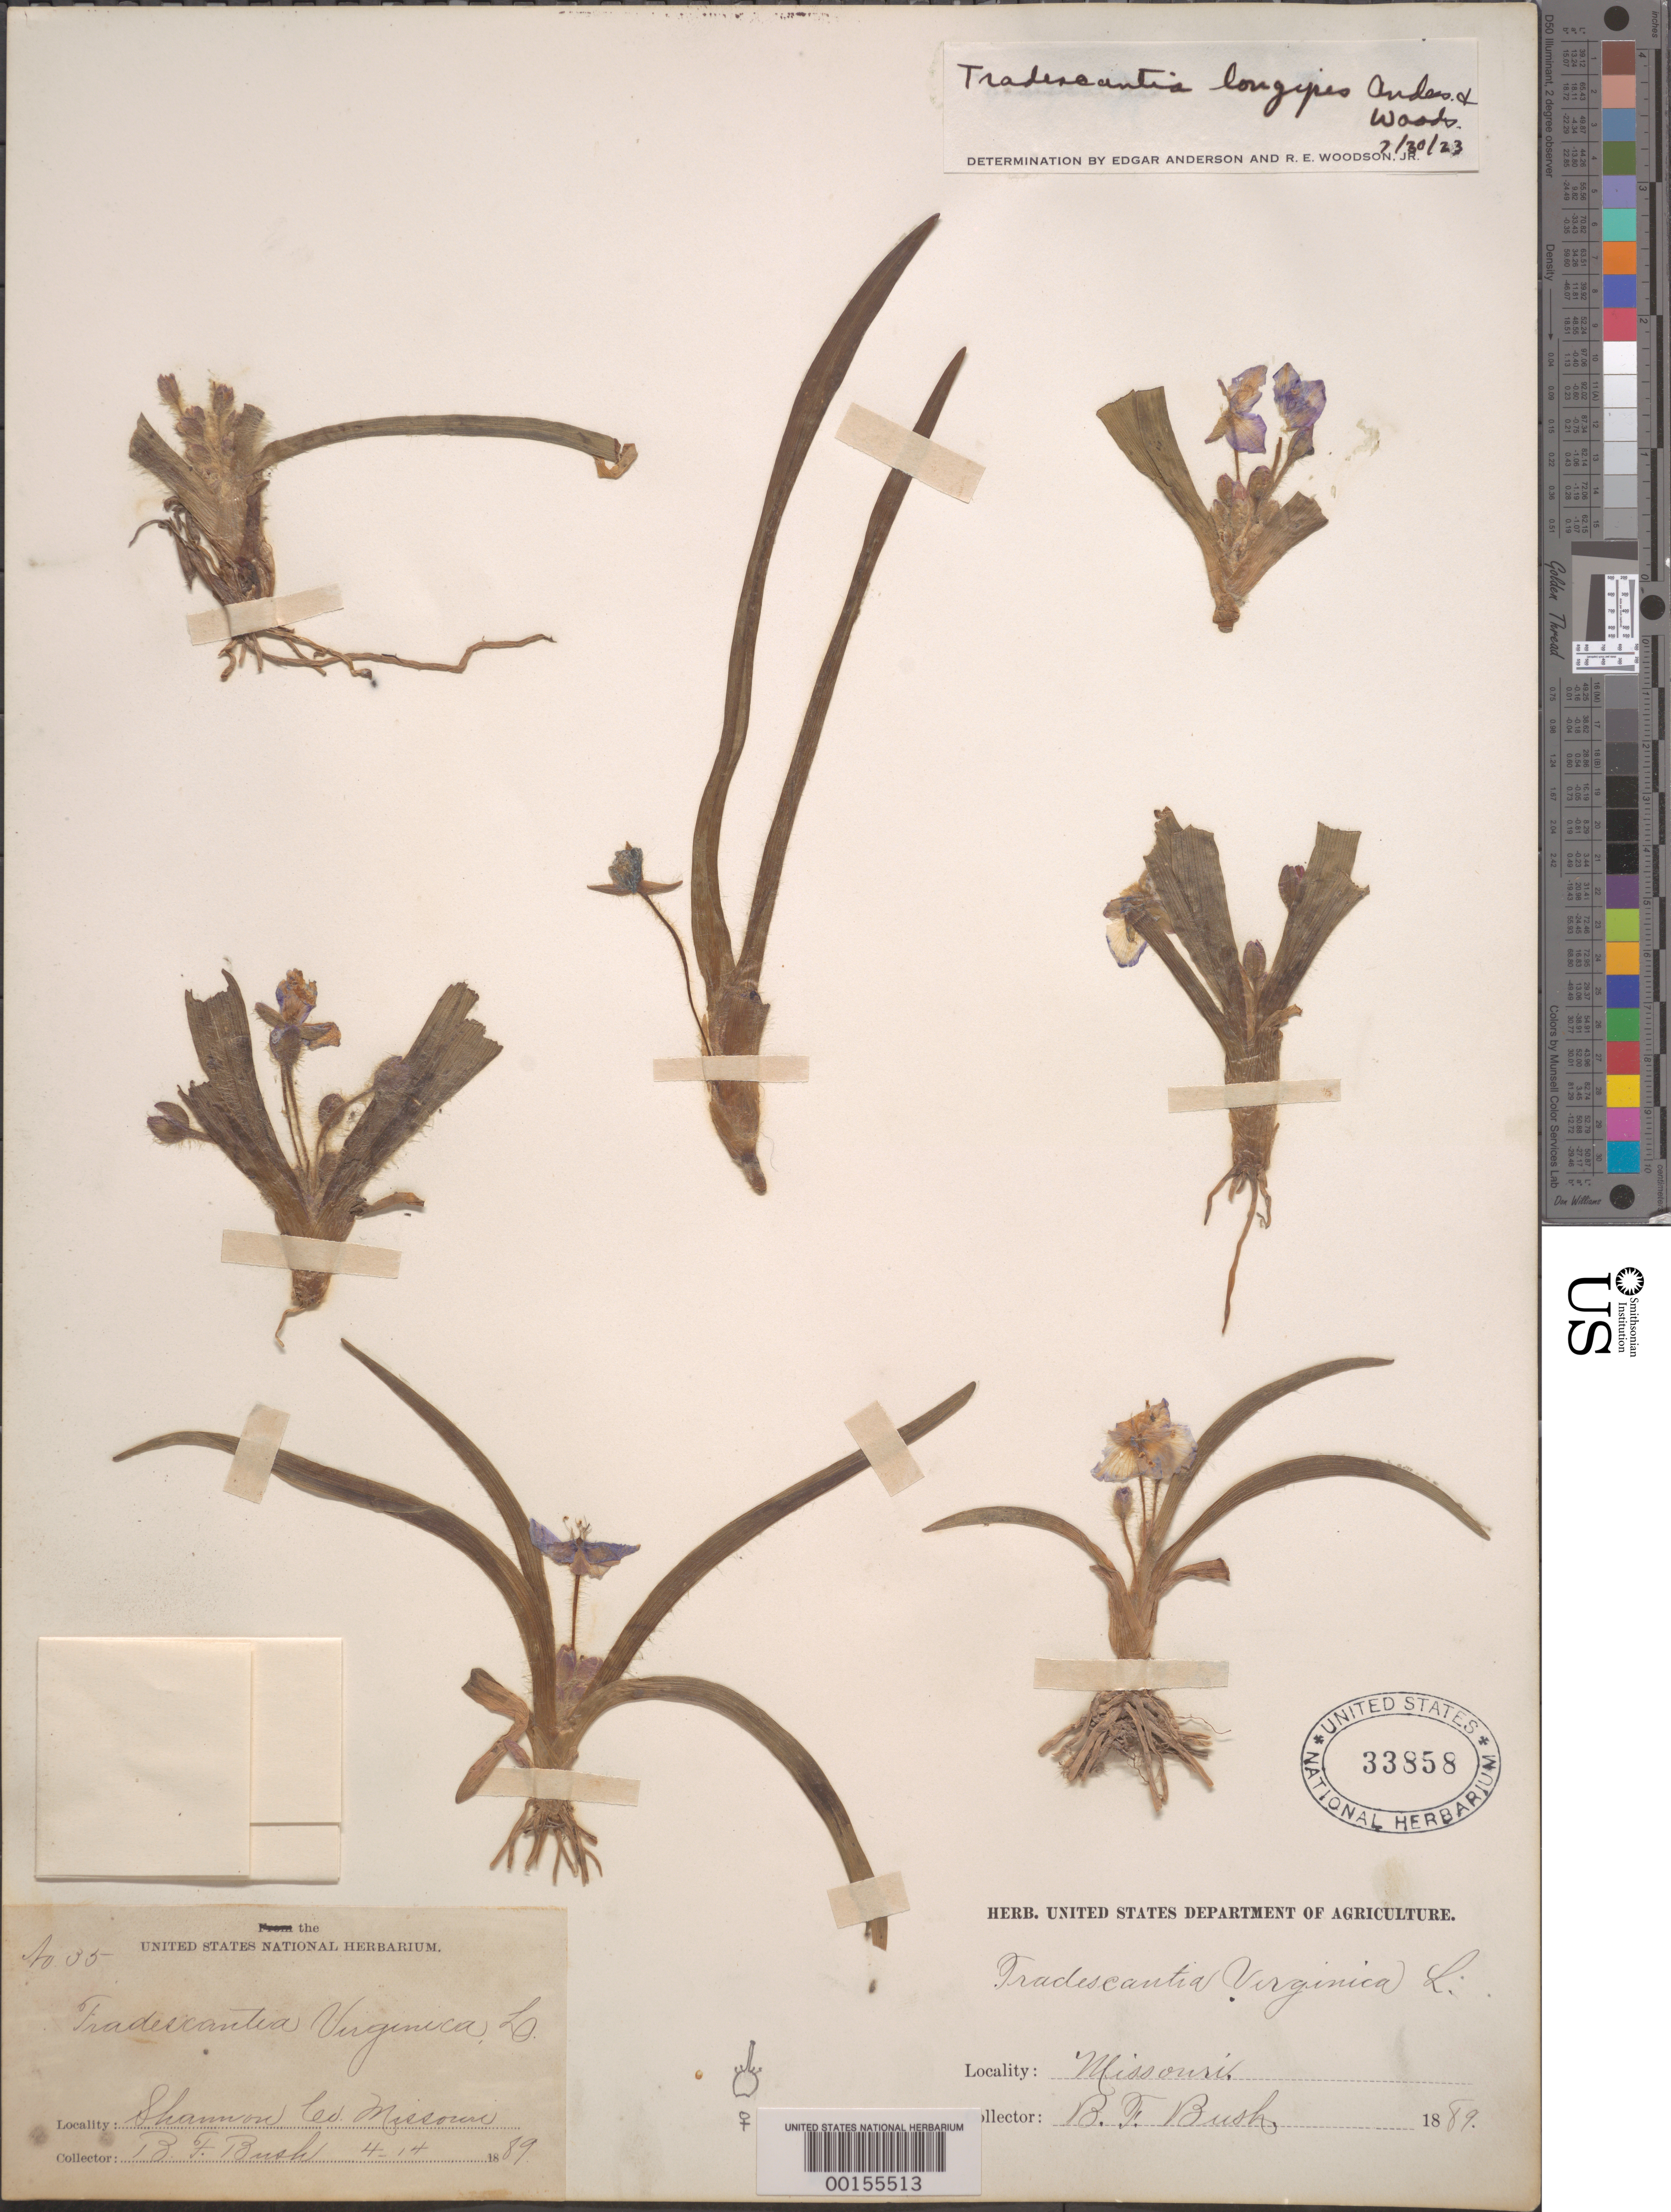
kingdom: Plantae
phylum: Tracheophyta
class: Liliopsida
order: Commelinales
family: Commelinaceae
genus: Tradescantia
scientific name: Tradescantia longipes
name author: E.S. Anderson & Woodson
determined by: Anderson, E. S.; Woodson, R. E.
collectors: B. G. Bush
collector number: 35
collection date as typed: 14 Apr 1889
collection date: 1889-04-14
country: United States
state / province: Missouri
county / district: Shannon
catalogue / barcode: US 33858